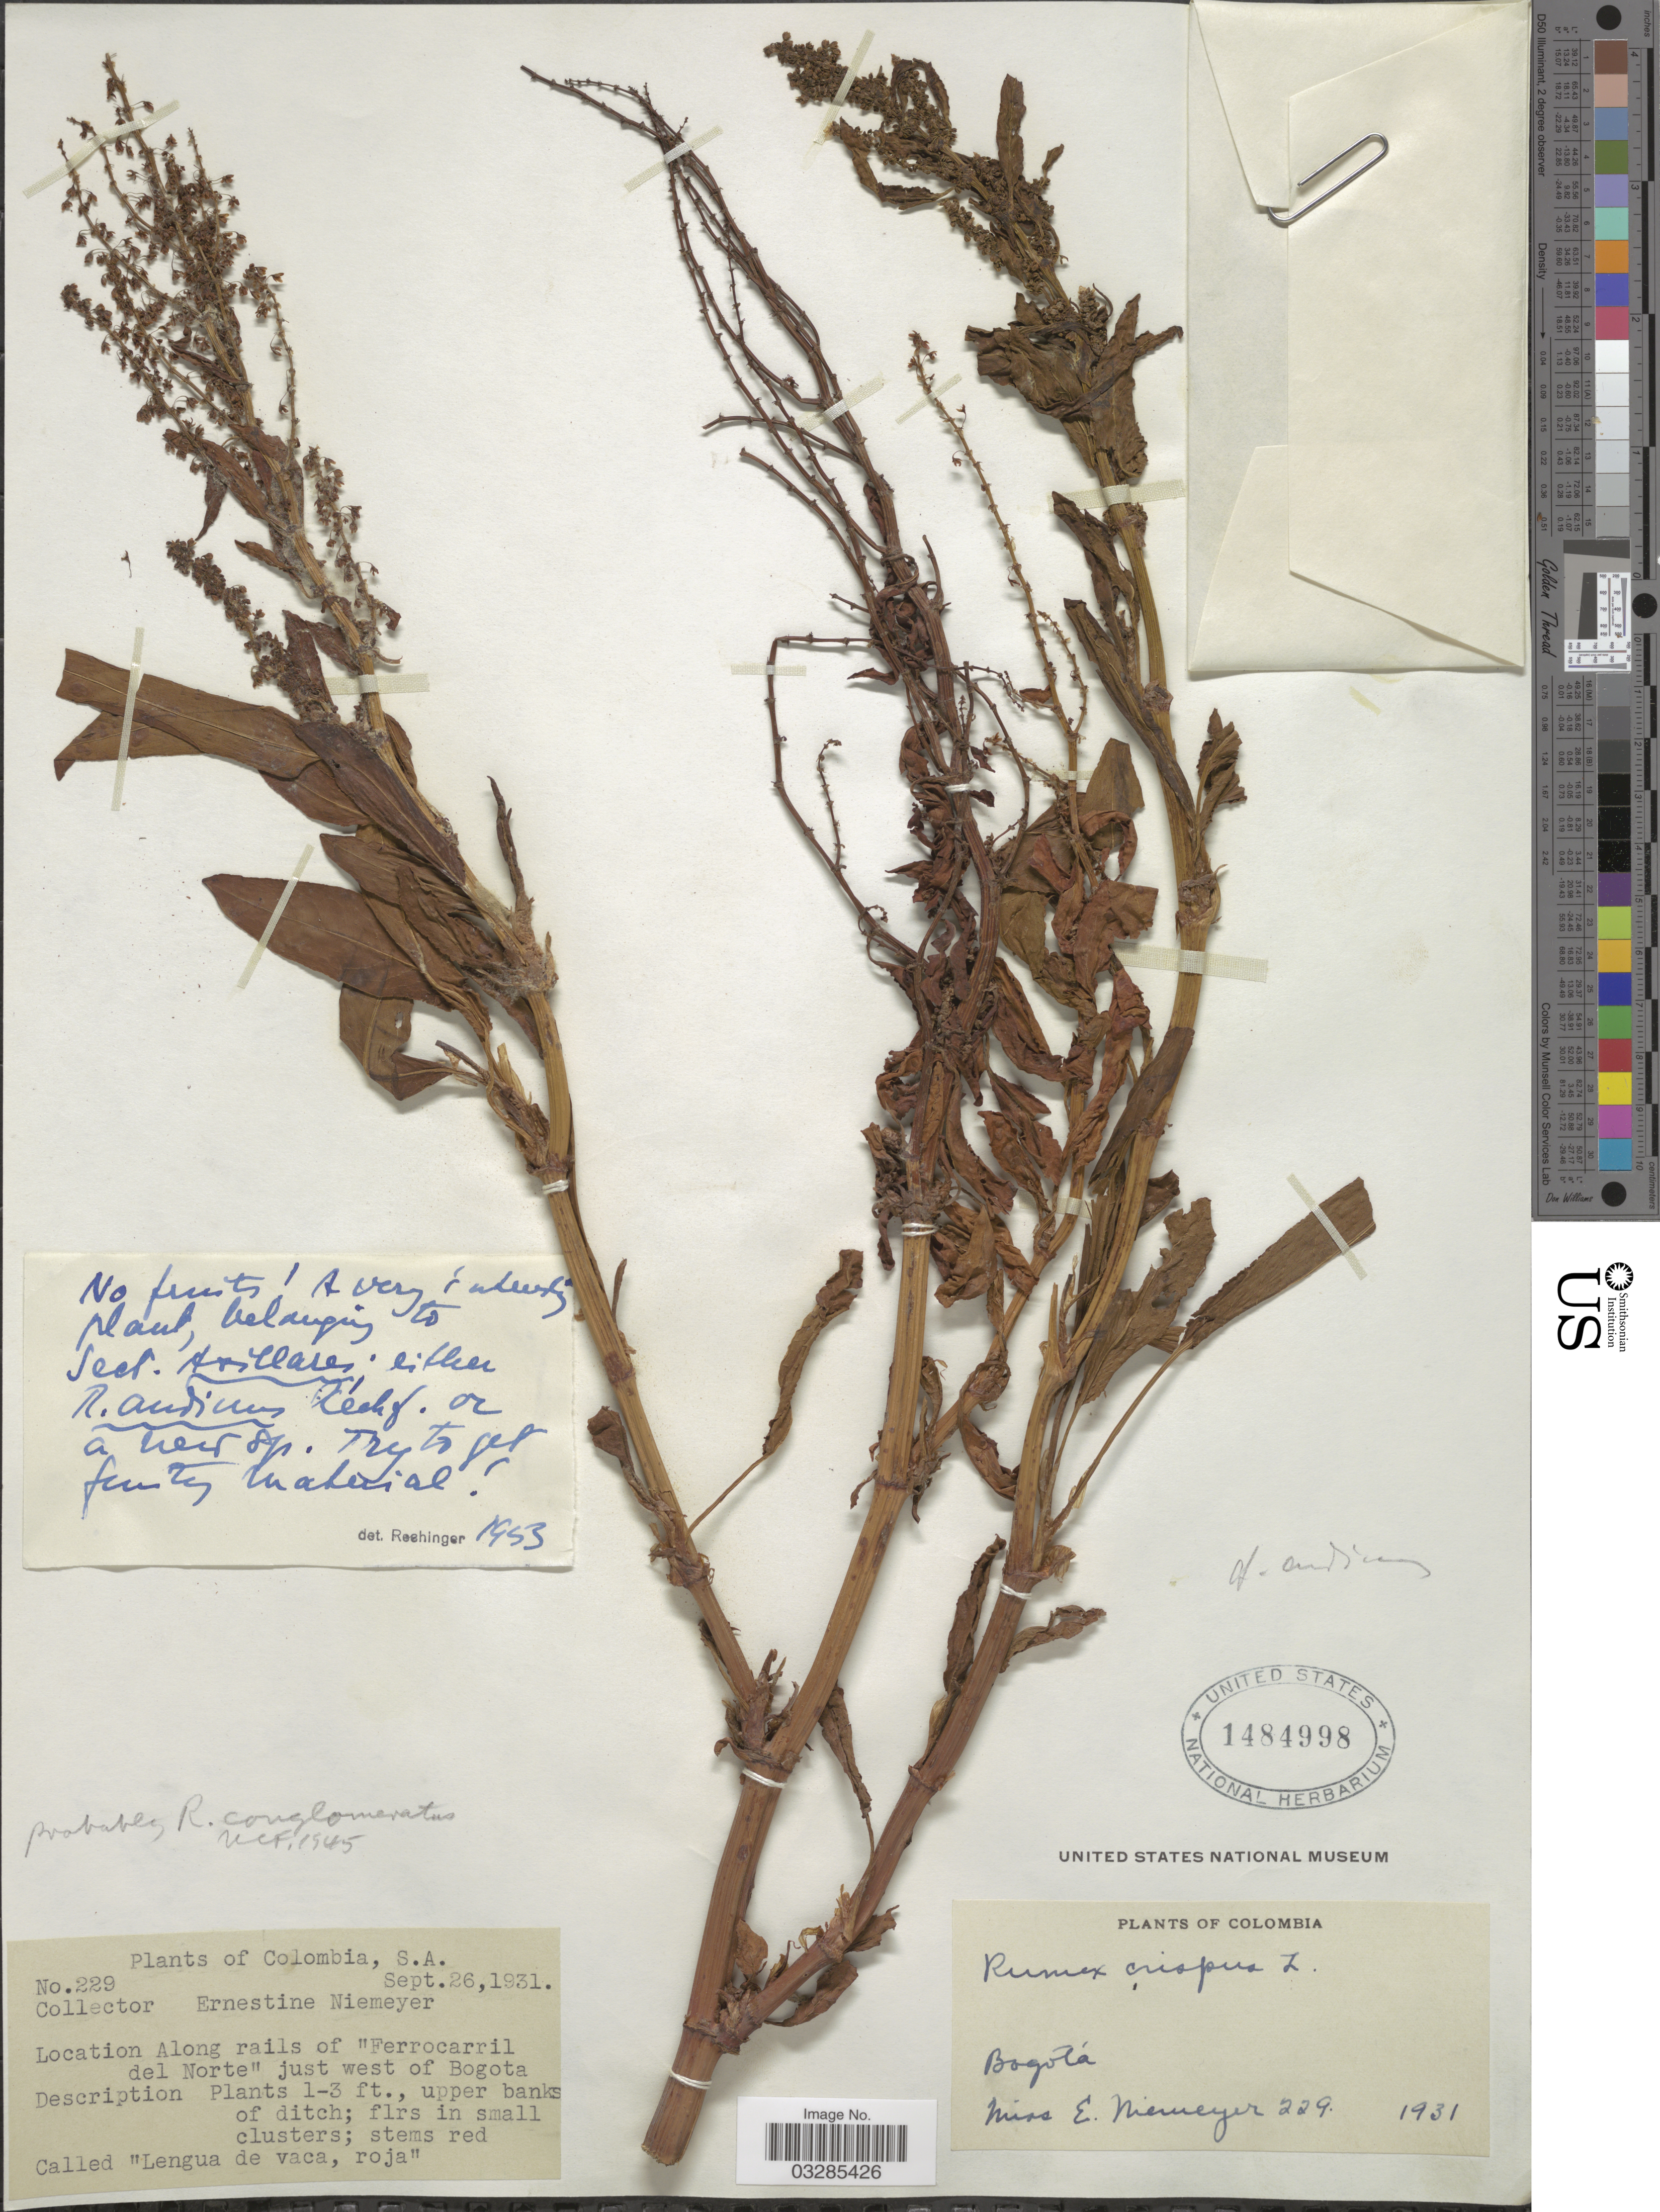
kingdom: Plantae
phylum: Tracheophyta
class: Magnoliopsida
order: Caryophyllales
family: Polygonaceae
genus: Rumex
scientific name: Rumex sp.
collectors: E. H. Niemeyer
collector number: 229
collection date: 1931-09-26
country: Colombia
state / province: Bogota D.C.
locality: Along rails of "Ferrocarril del Norte" just west of Bogota. Bogotá.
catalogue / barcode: US 1484998